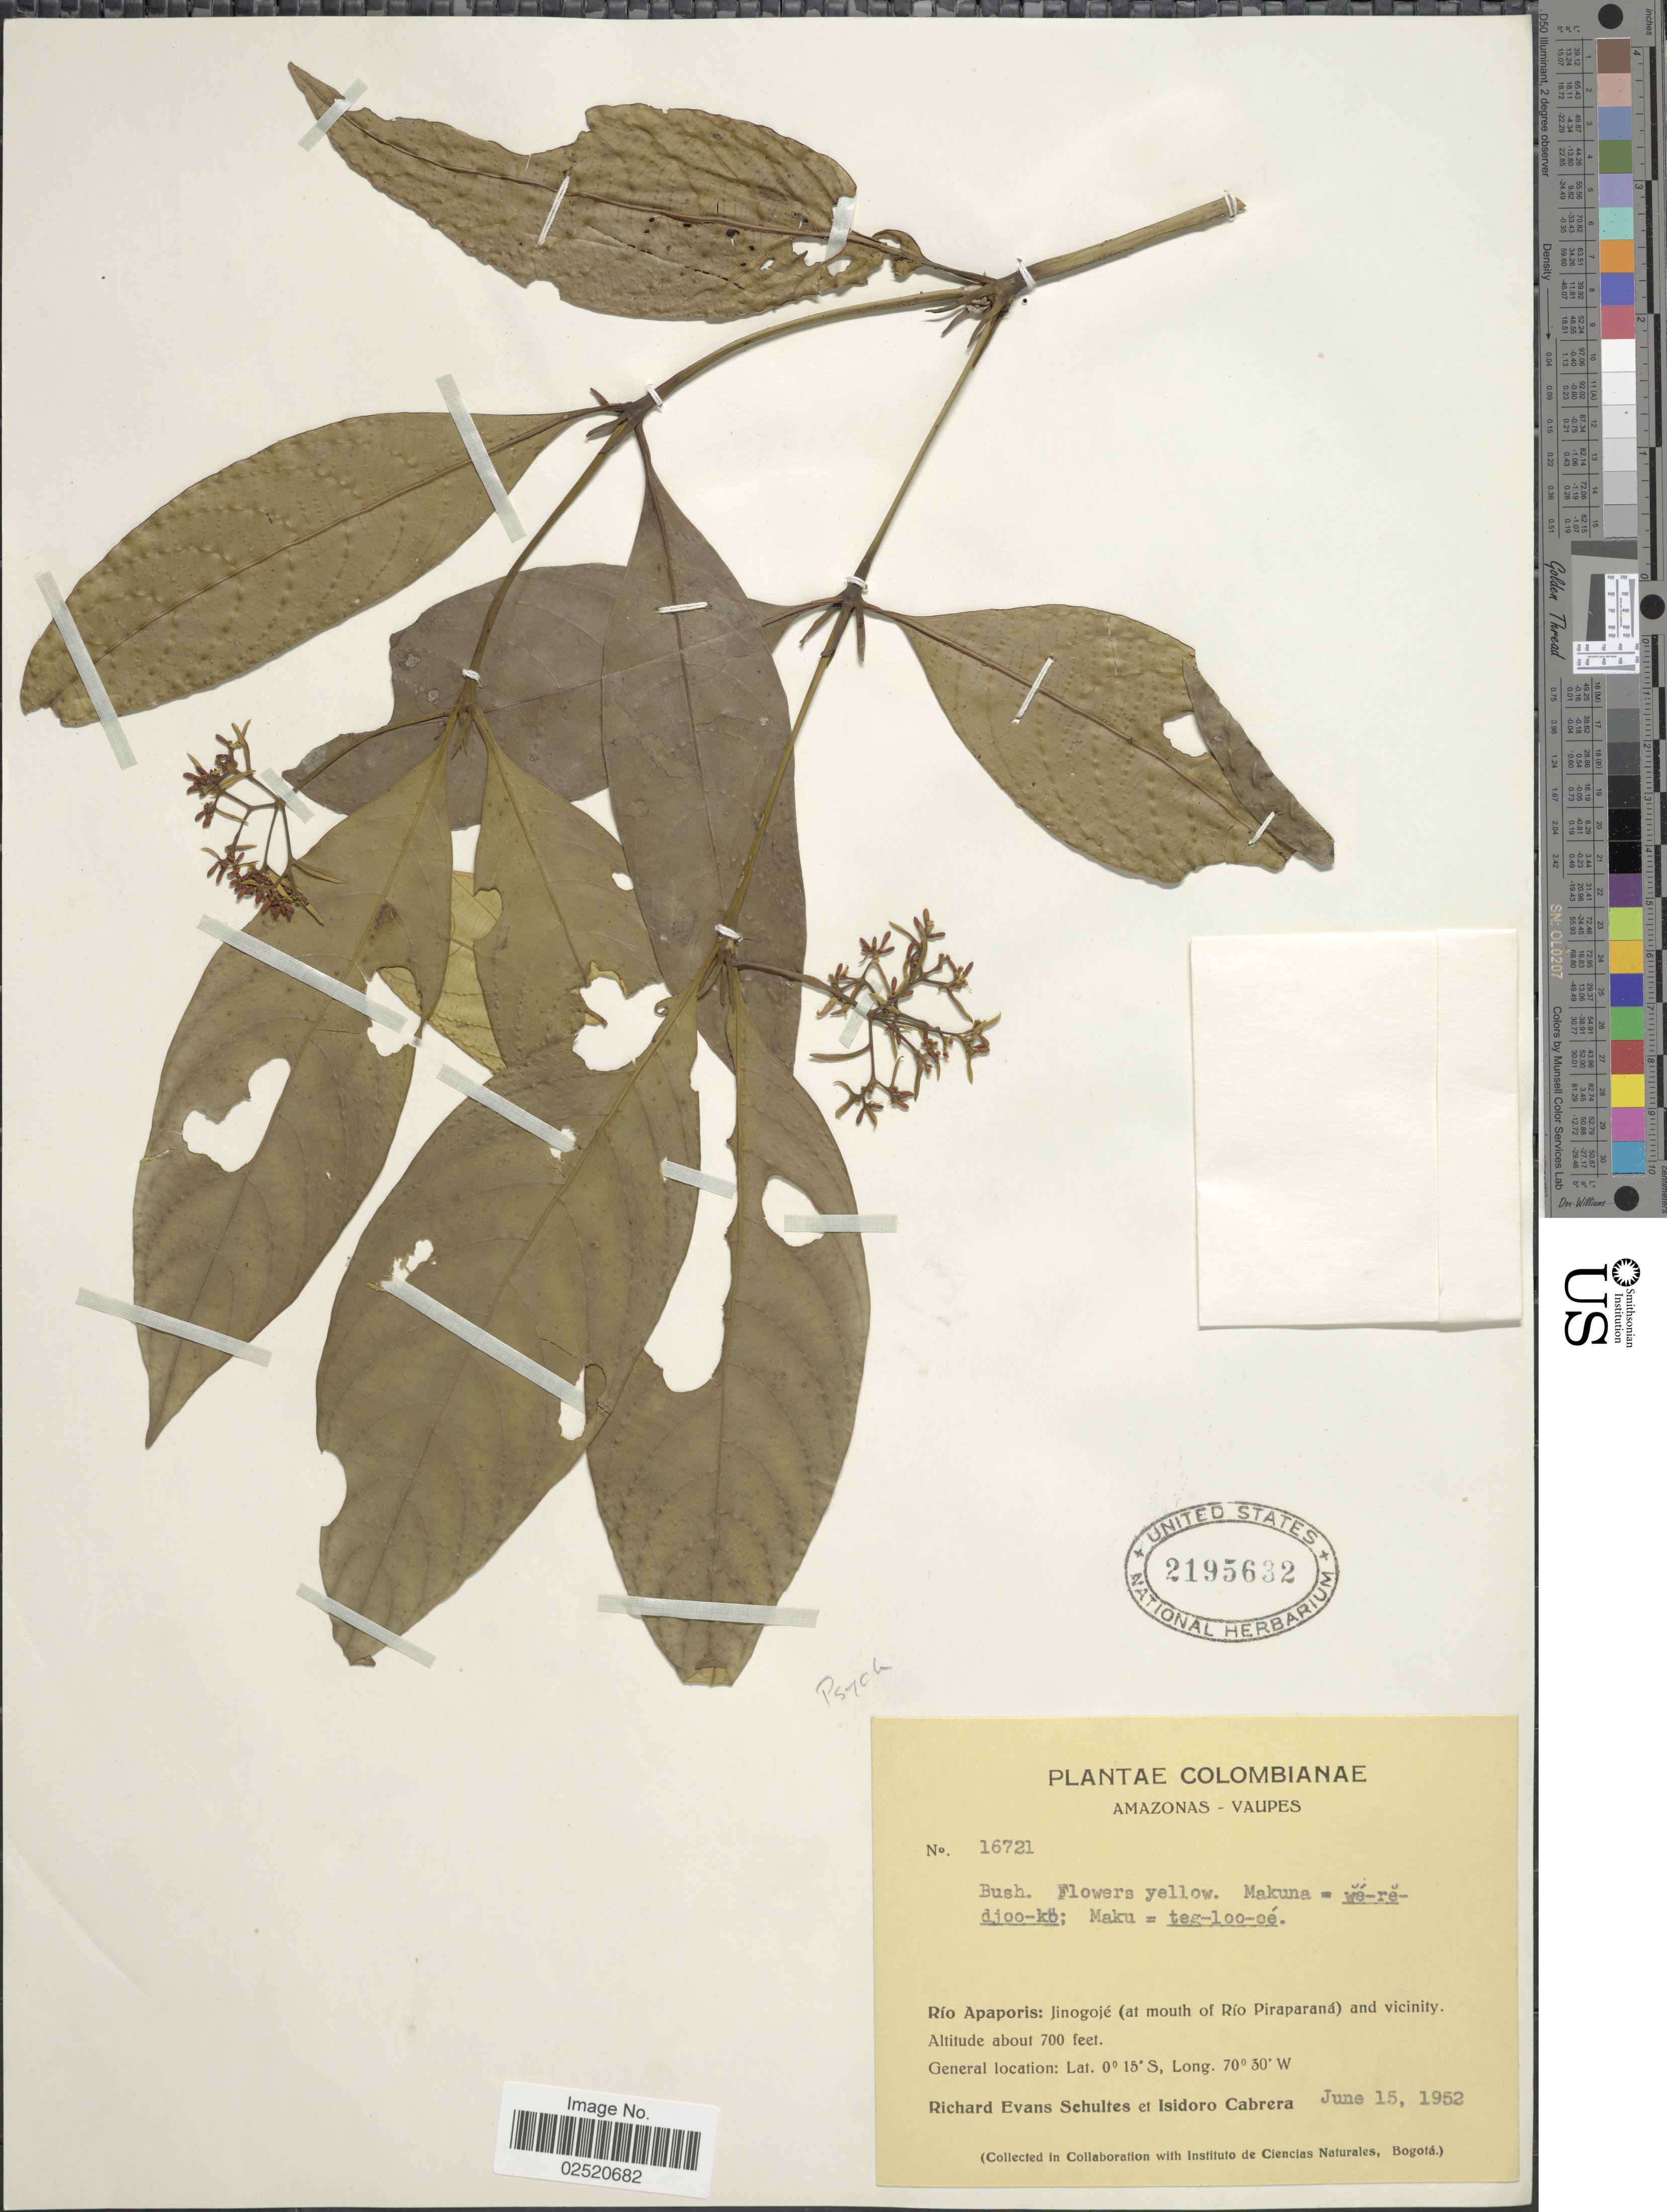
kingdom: Plantae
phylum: Tracheophyta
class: Magnoliopsida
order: Gentianales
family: Rubiaceae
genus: Psychotria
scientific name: Psychotria sp.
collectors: R. E. Schultes & I. Cabrera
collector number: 16721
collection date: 1952-06-15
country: Colombia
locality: Amazonas-Vaupés. Río Apaporis: Jinogojé (at mouth of Río Piraparaná) and vicinity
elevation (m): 213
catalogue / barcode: US 2195632